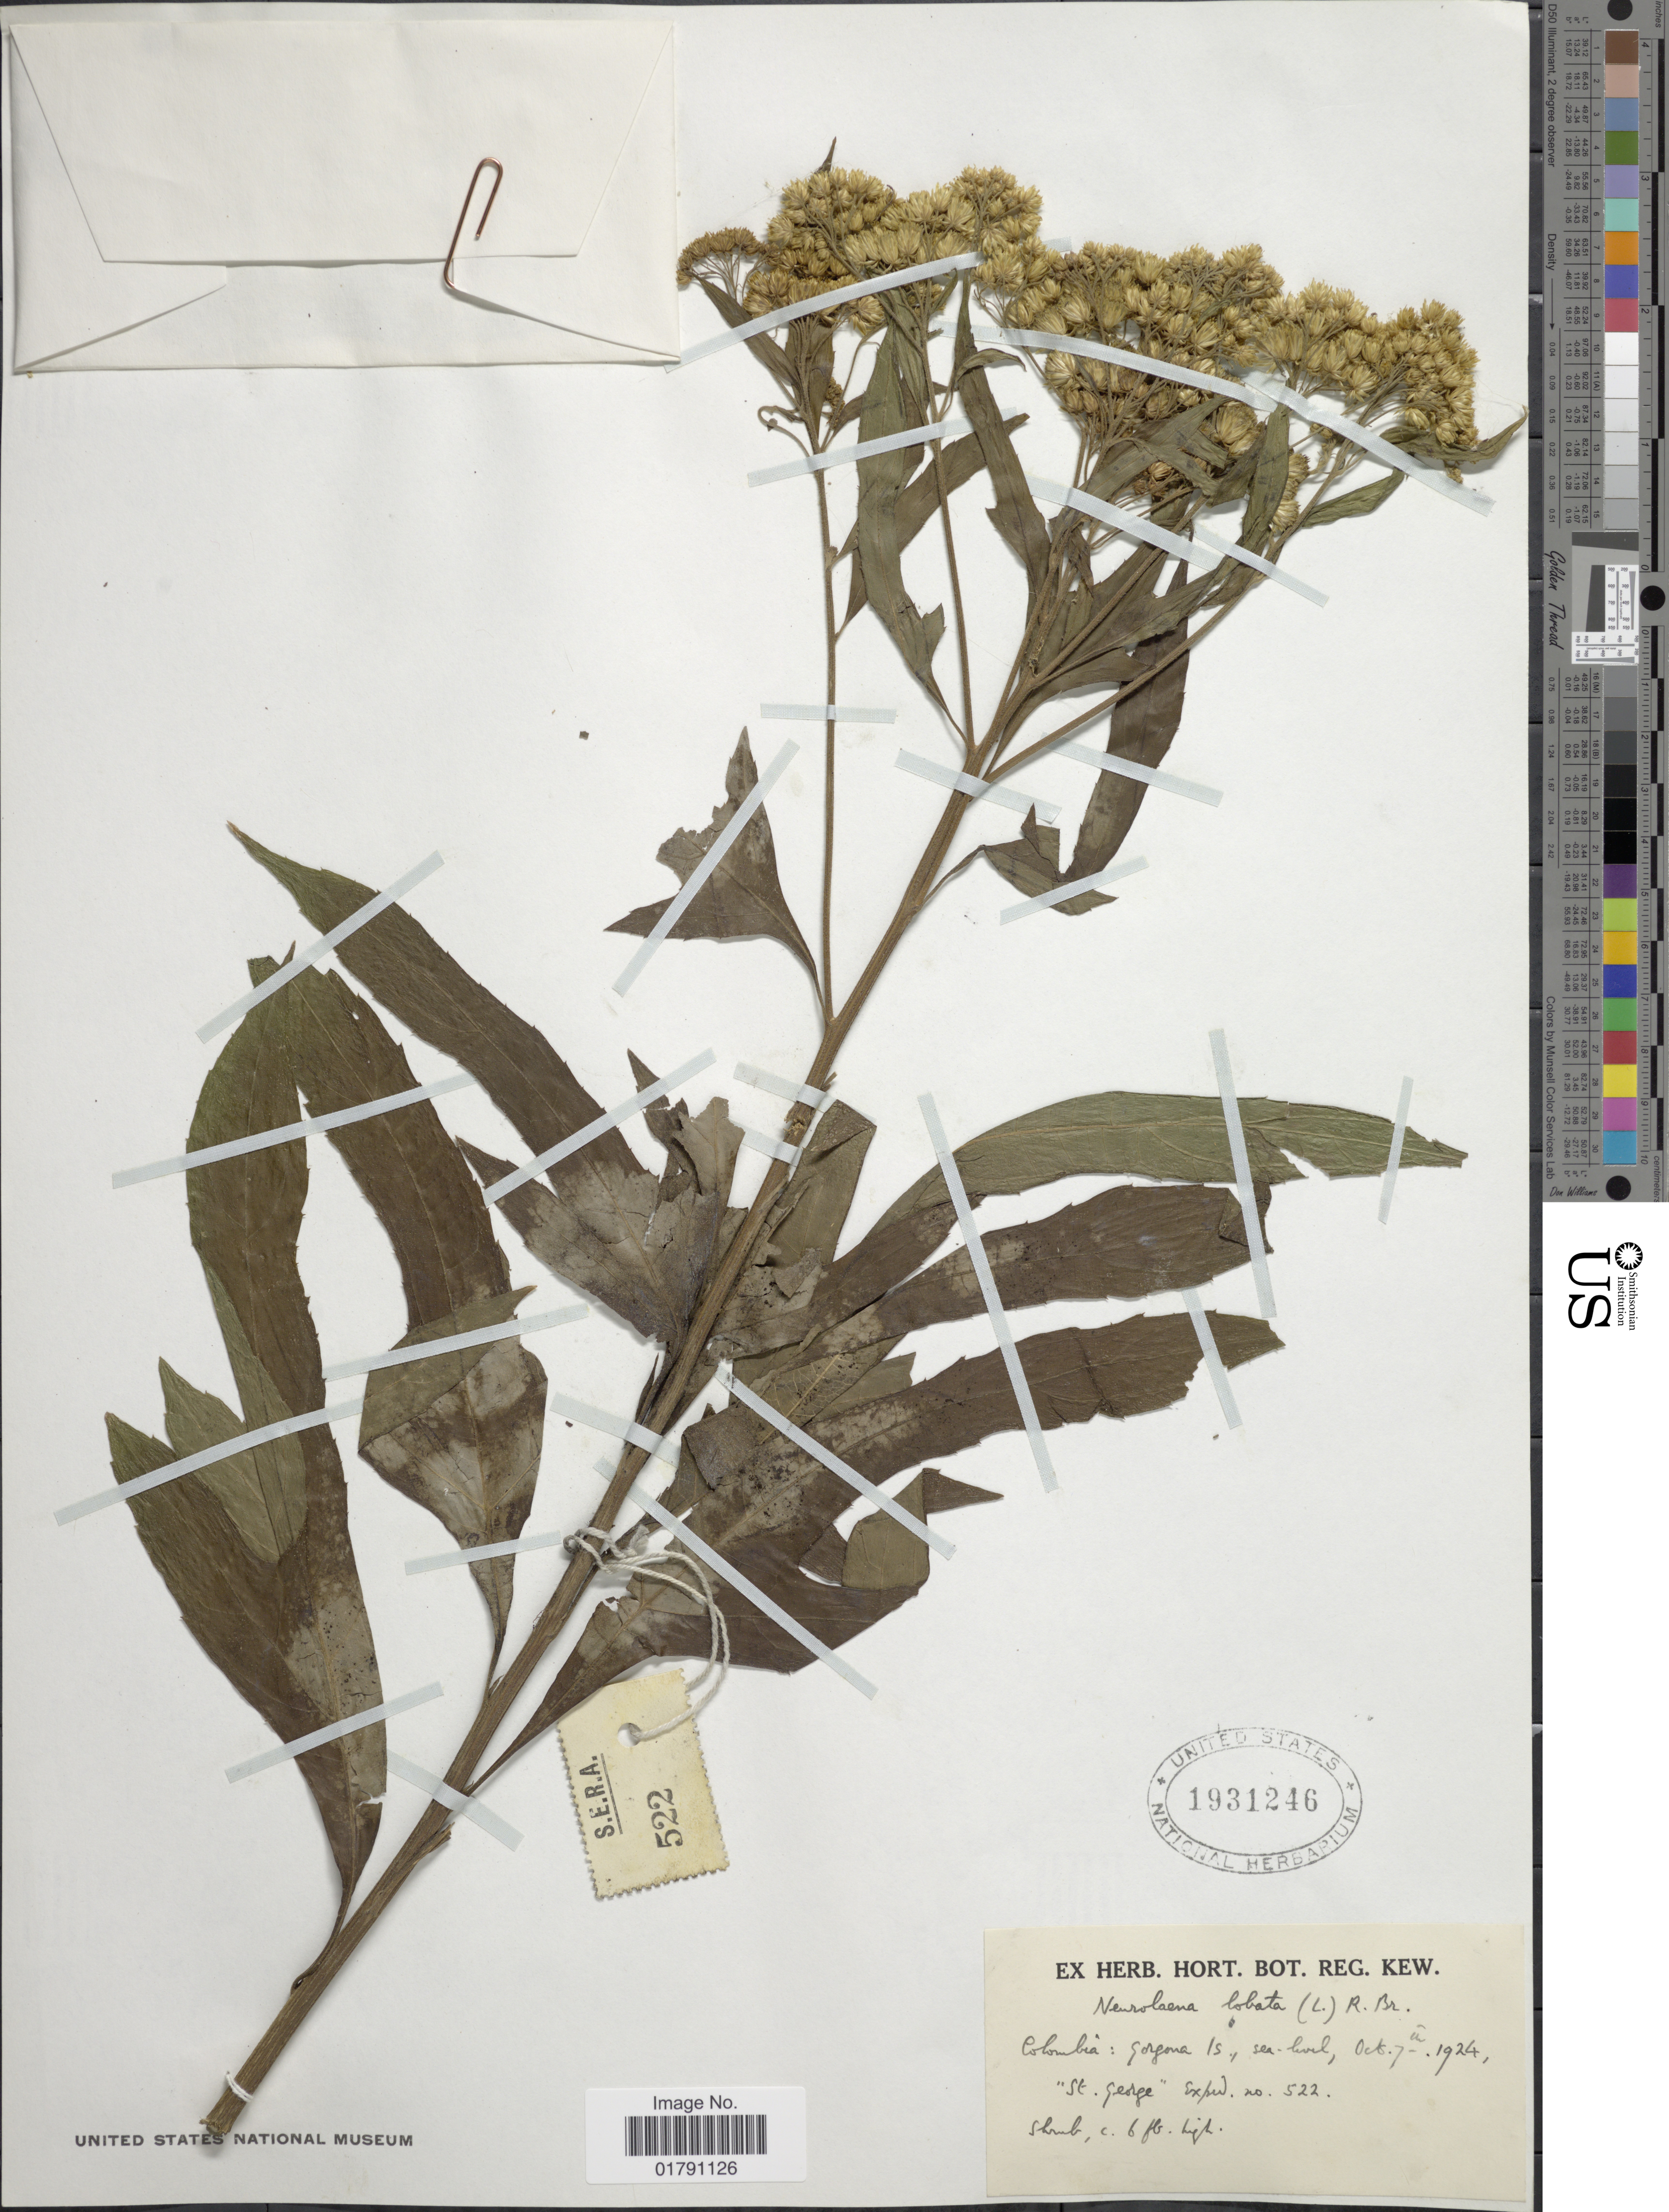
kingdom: Plantae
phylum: Tracheophyta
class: Magnoliopsida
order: Asterales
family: Asteraceae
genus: Neurolaena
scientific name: Neurolaena lobata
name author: (L.) R. Br. ex Cass.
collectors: St. George Exped.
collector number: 522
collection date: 1924-10-07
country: Colombia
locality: Gorgona Is.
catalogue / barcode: US 1931246